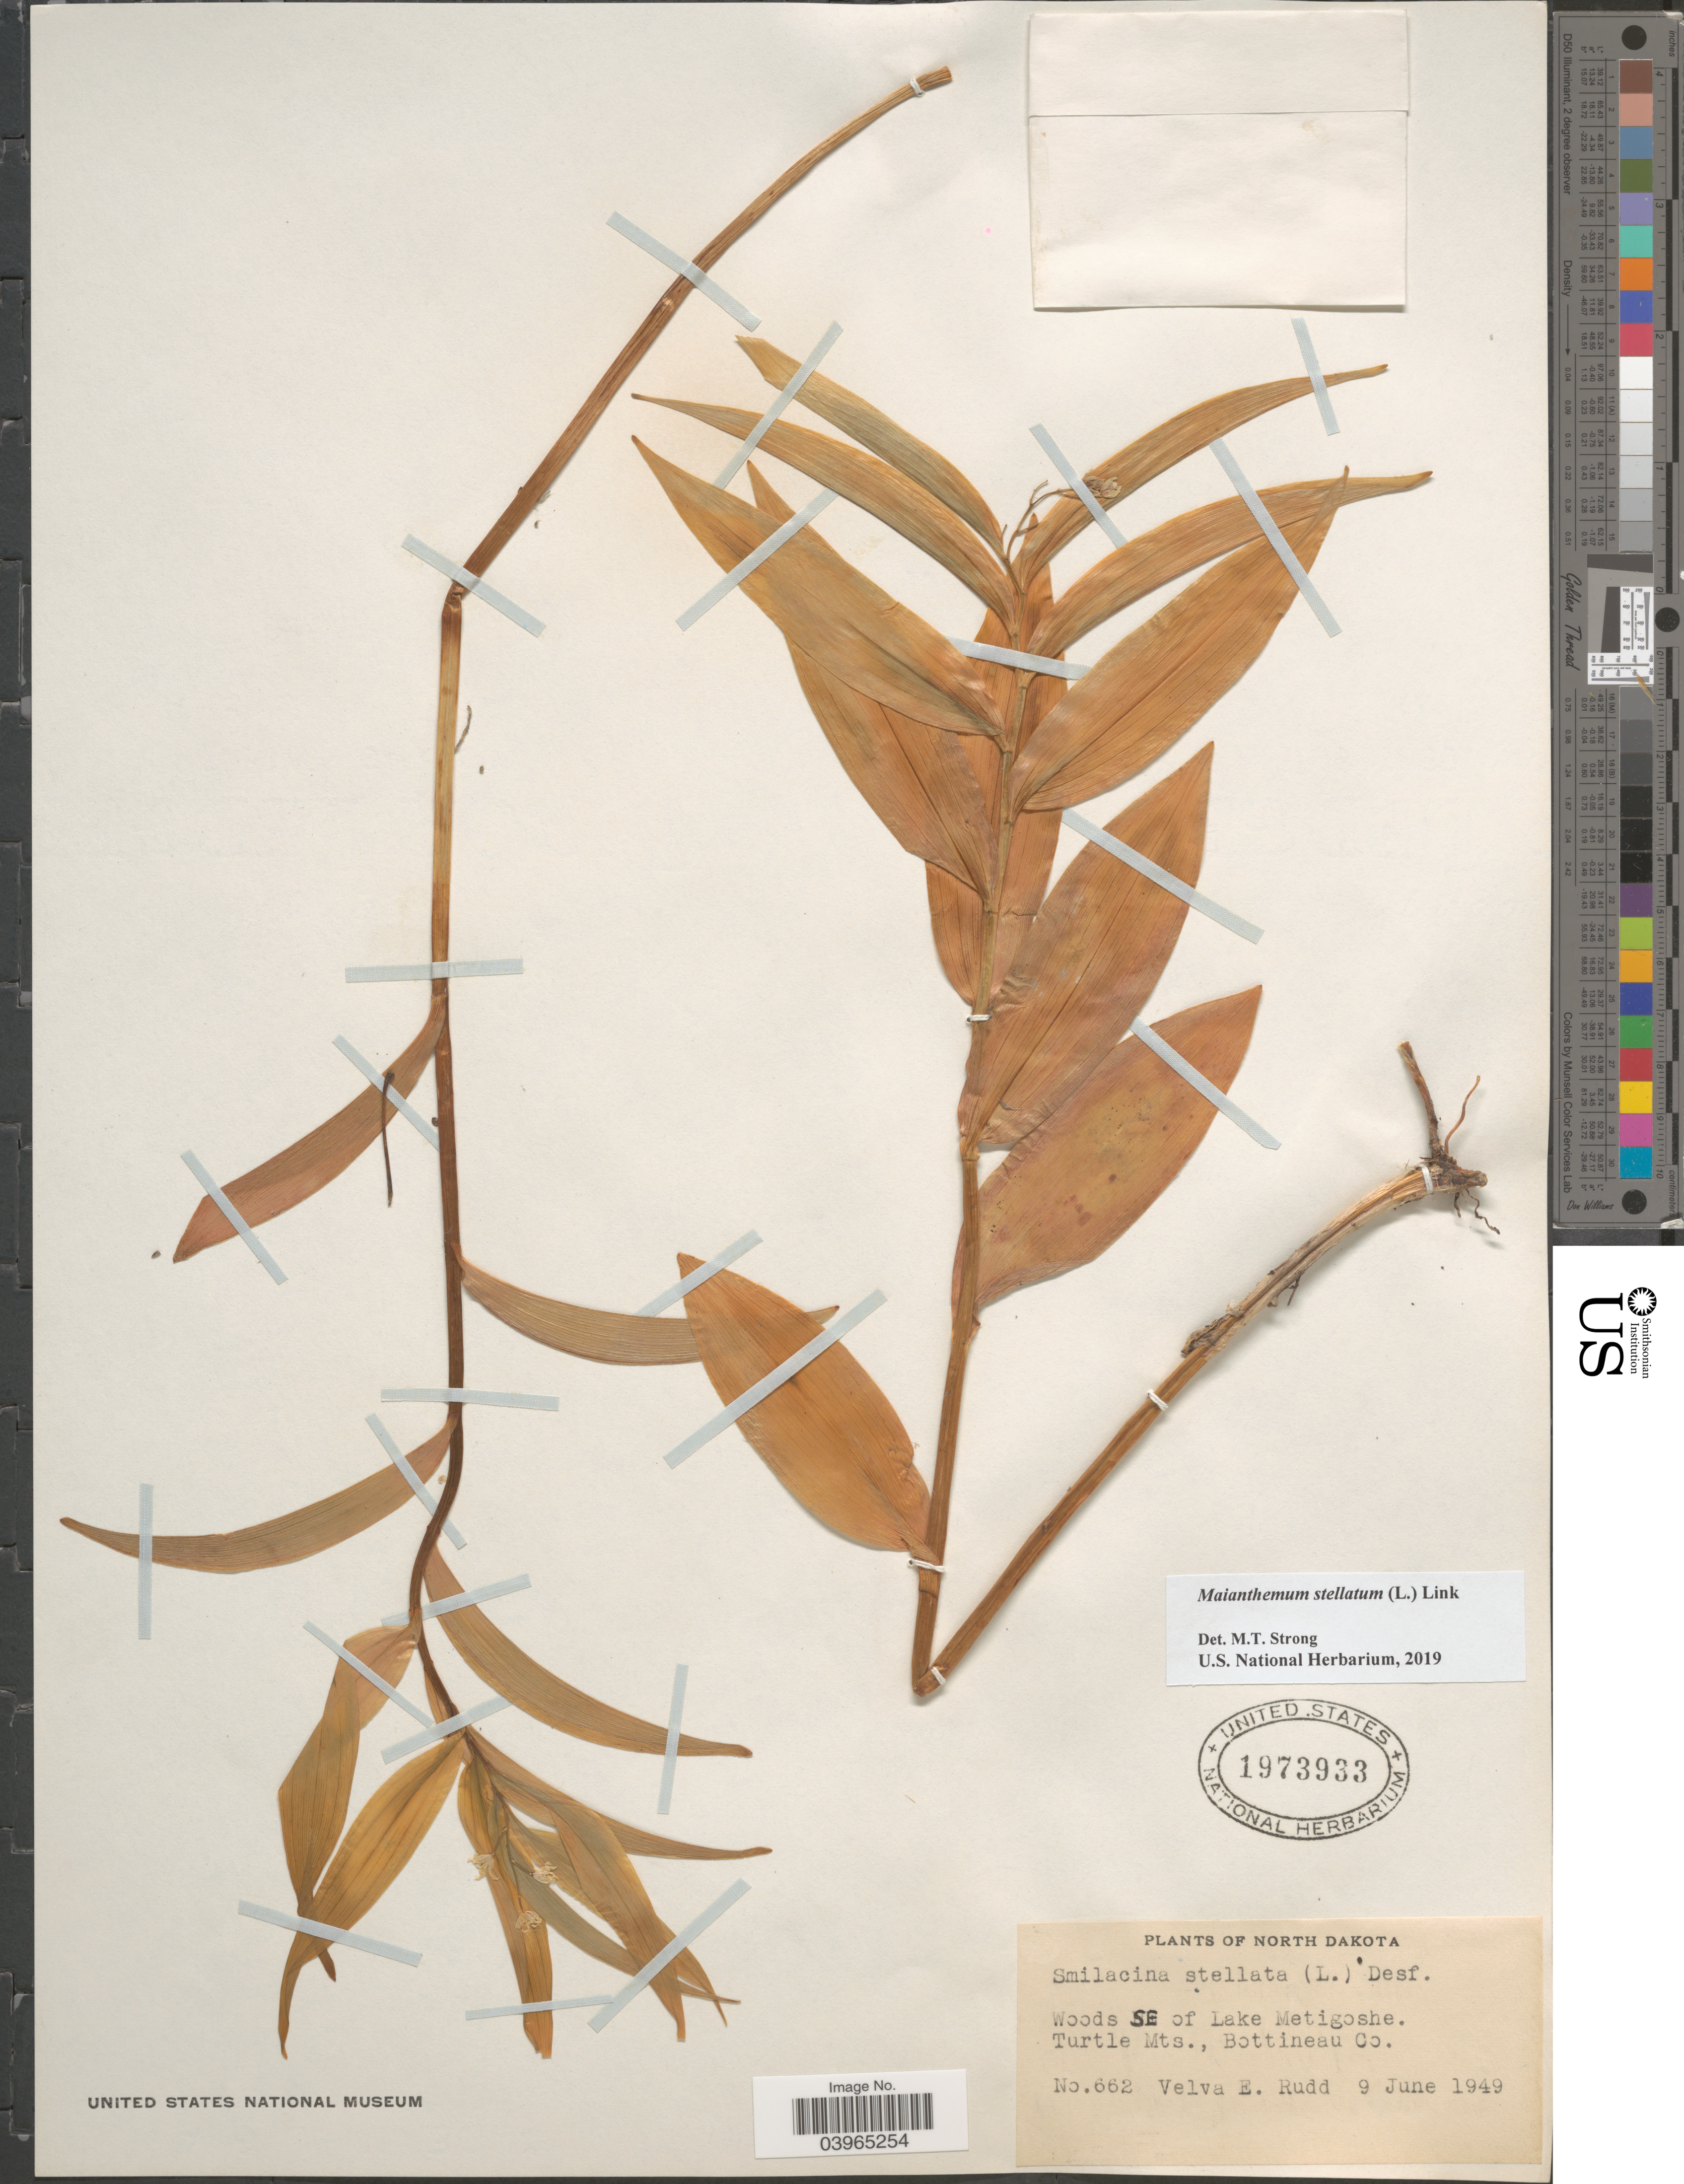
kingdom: Plantae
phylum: Tracheophyta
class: Liliopsida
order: Asparagales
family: Asparagaceae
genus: Maianthemum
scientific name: Maianthemum stellatum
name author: (L.) Link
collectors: V. E. Rudd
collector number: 662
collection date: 1949-06-09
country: United States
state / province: North Dakota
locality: Woods SE of Lake Metigoshe. Turtle Mts., Bottineau Co.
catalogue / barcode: US 1973933